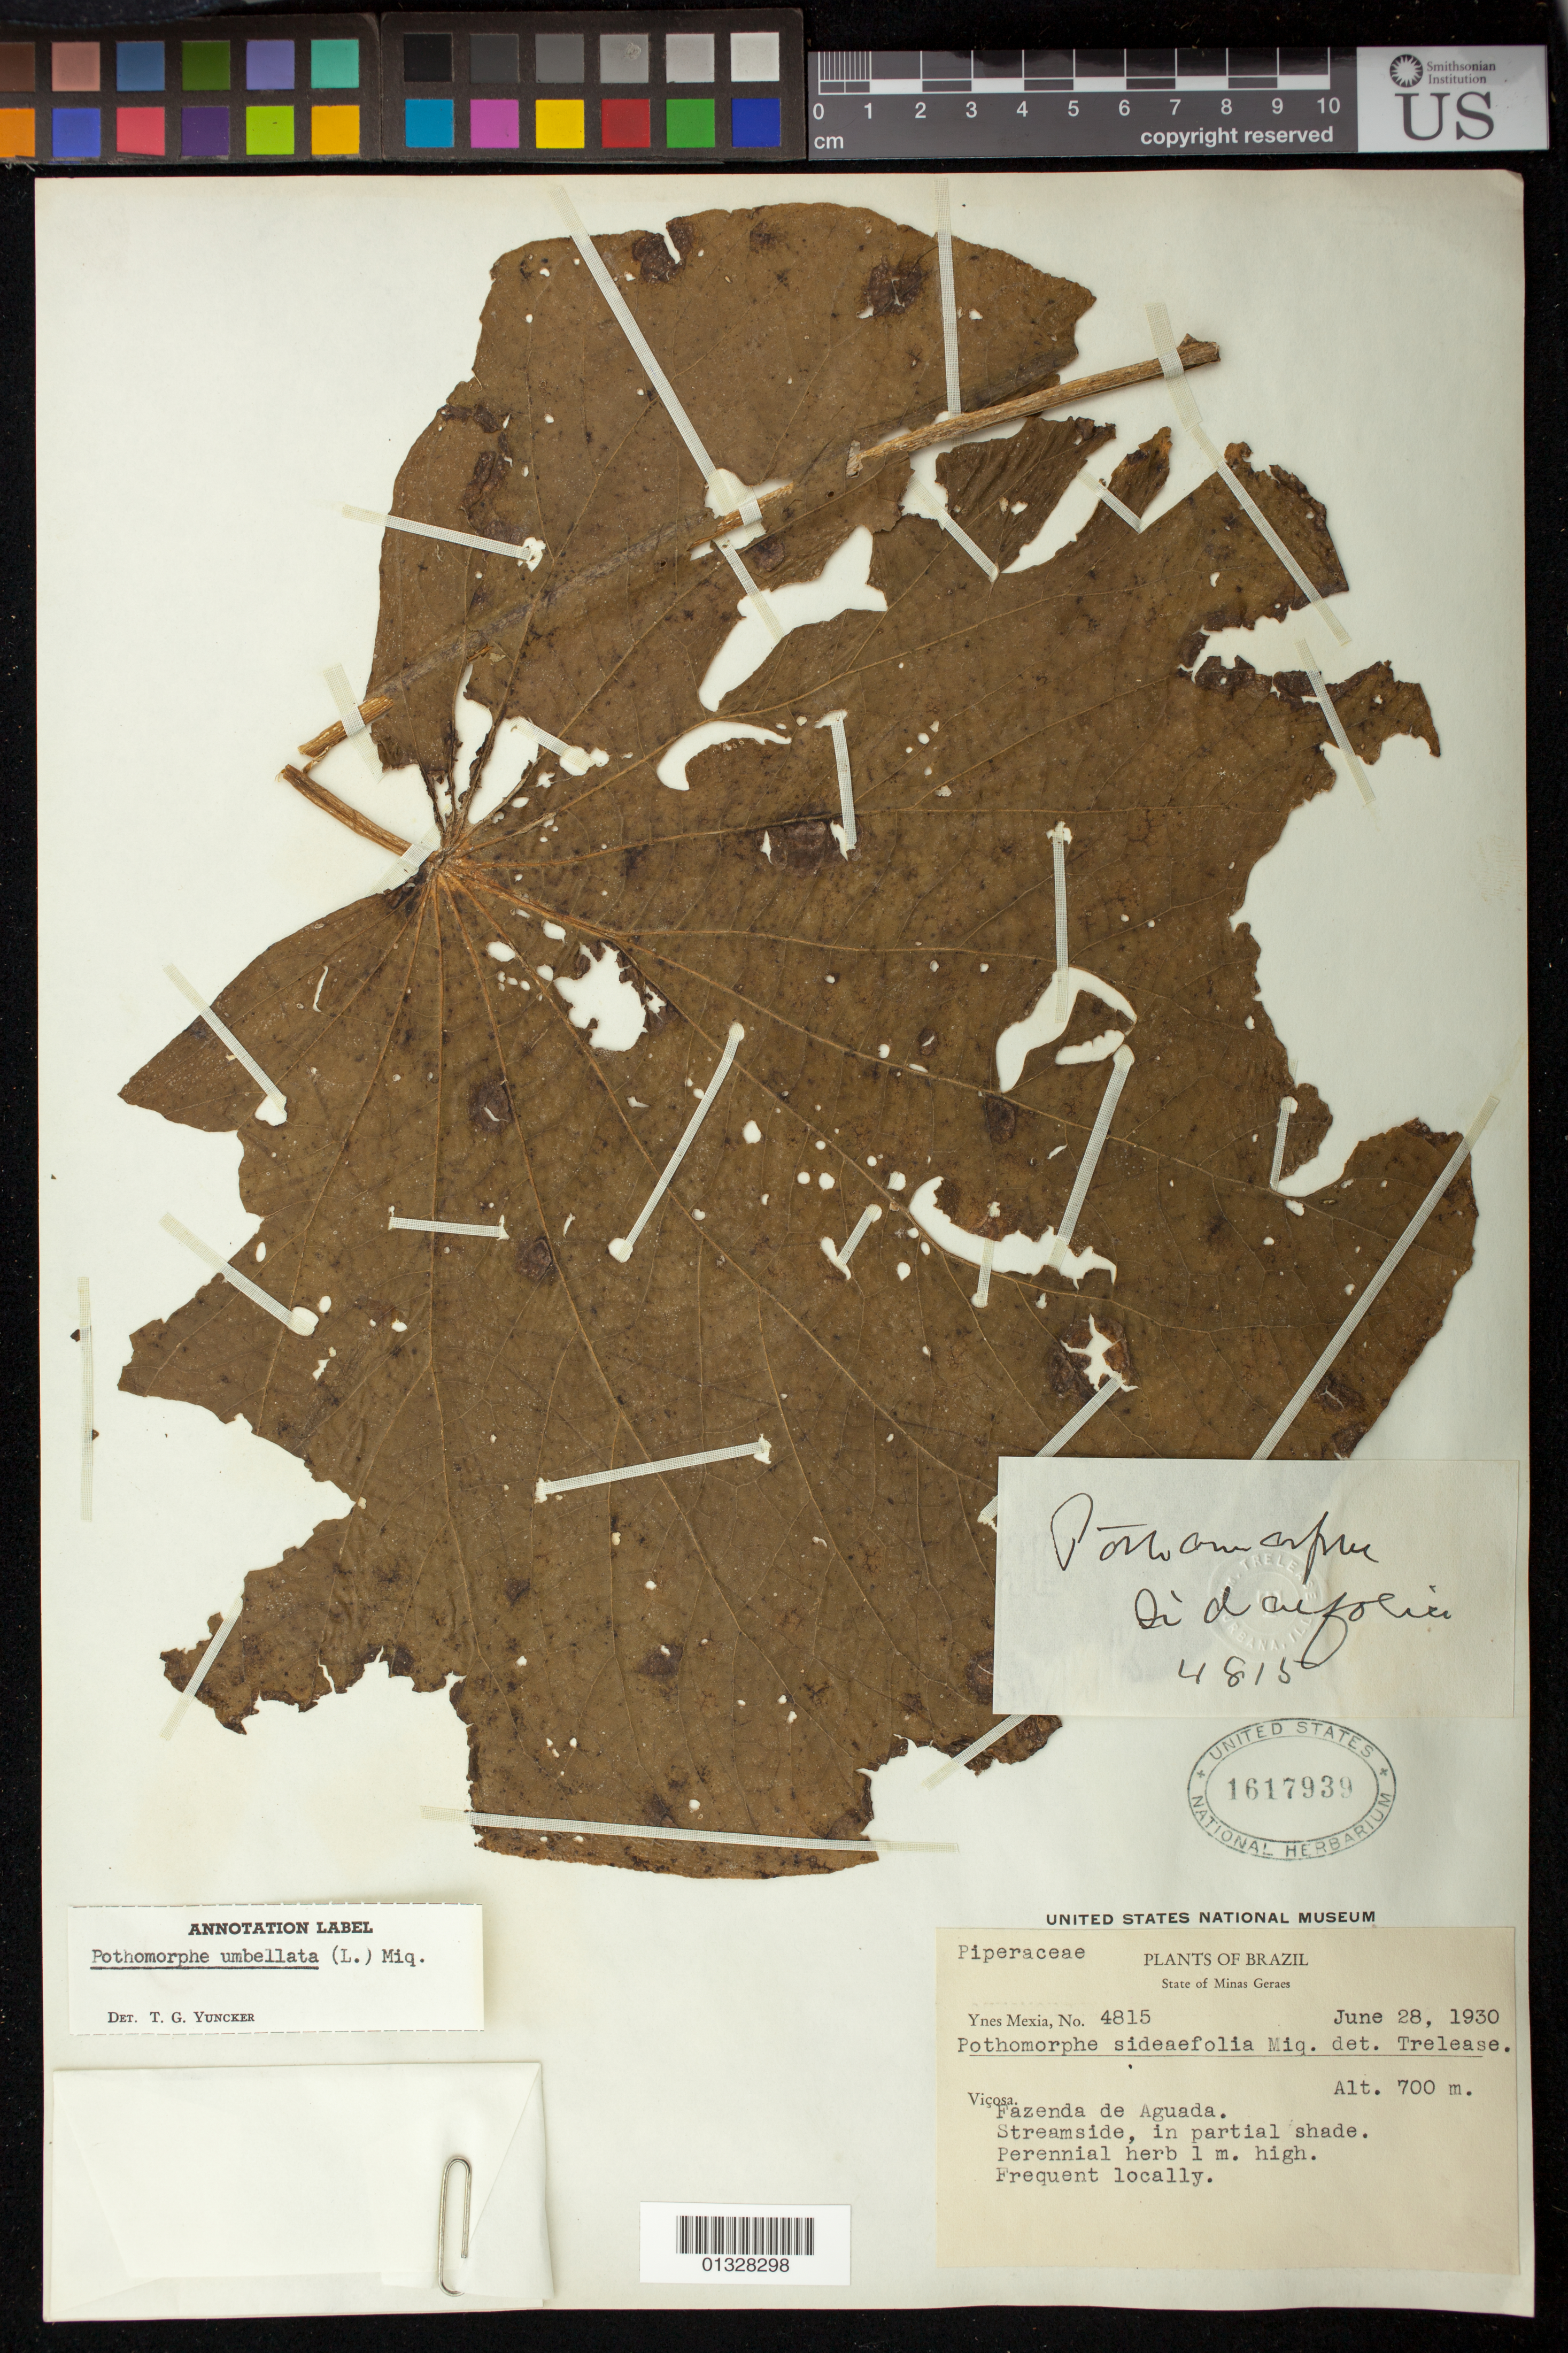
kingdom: Plantae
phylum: Tracheophyta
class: Magnoliopsida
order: Piperales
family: Piperaceae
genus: Piper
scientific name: Piper umbellatum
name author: L.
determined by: Strong, M. T., (US), Smithsonian Institution - National Museum of Natural History (UNITED STATES)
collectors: Y. Mexia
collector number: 4815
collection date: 1930-06-28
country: Brazil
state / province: Minas Gerais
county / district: Viçosa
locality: Fazenda de Aguada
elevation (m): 700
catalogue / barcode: US 1617939